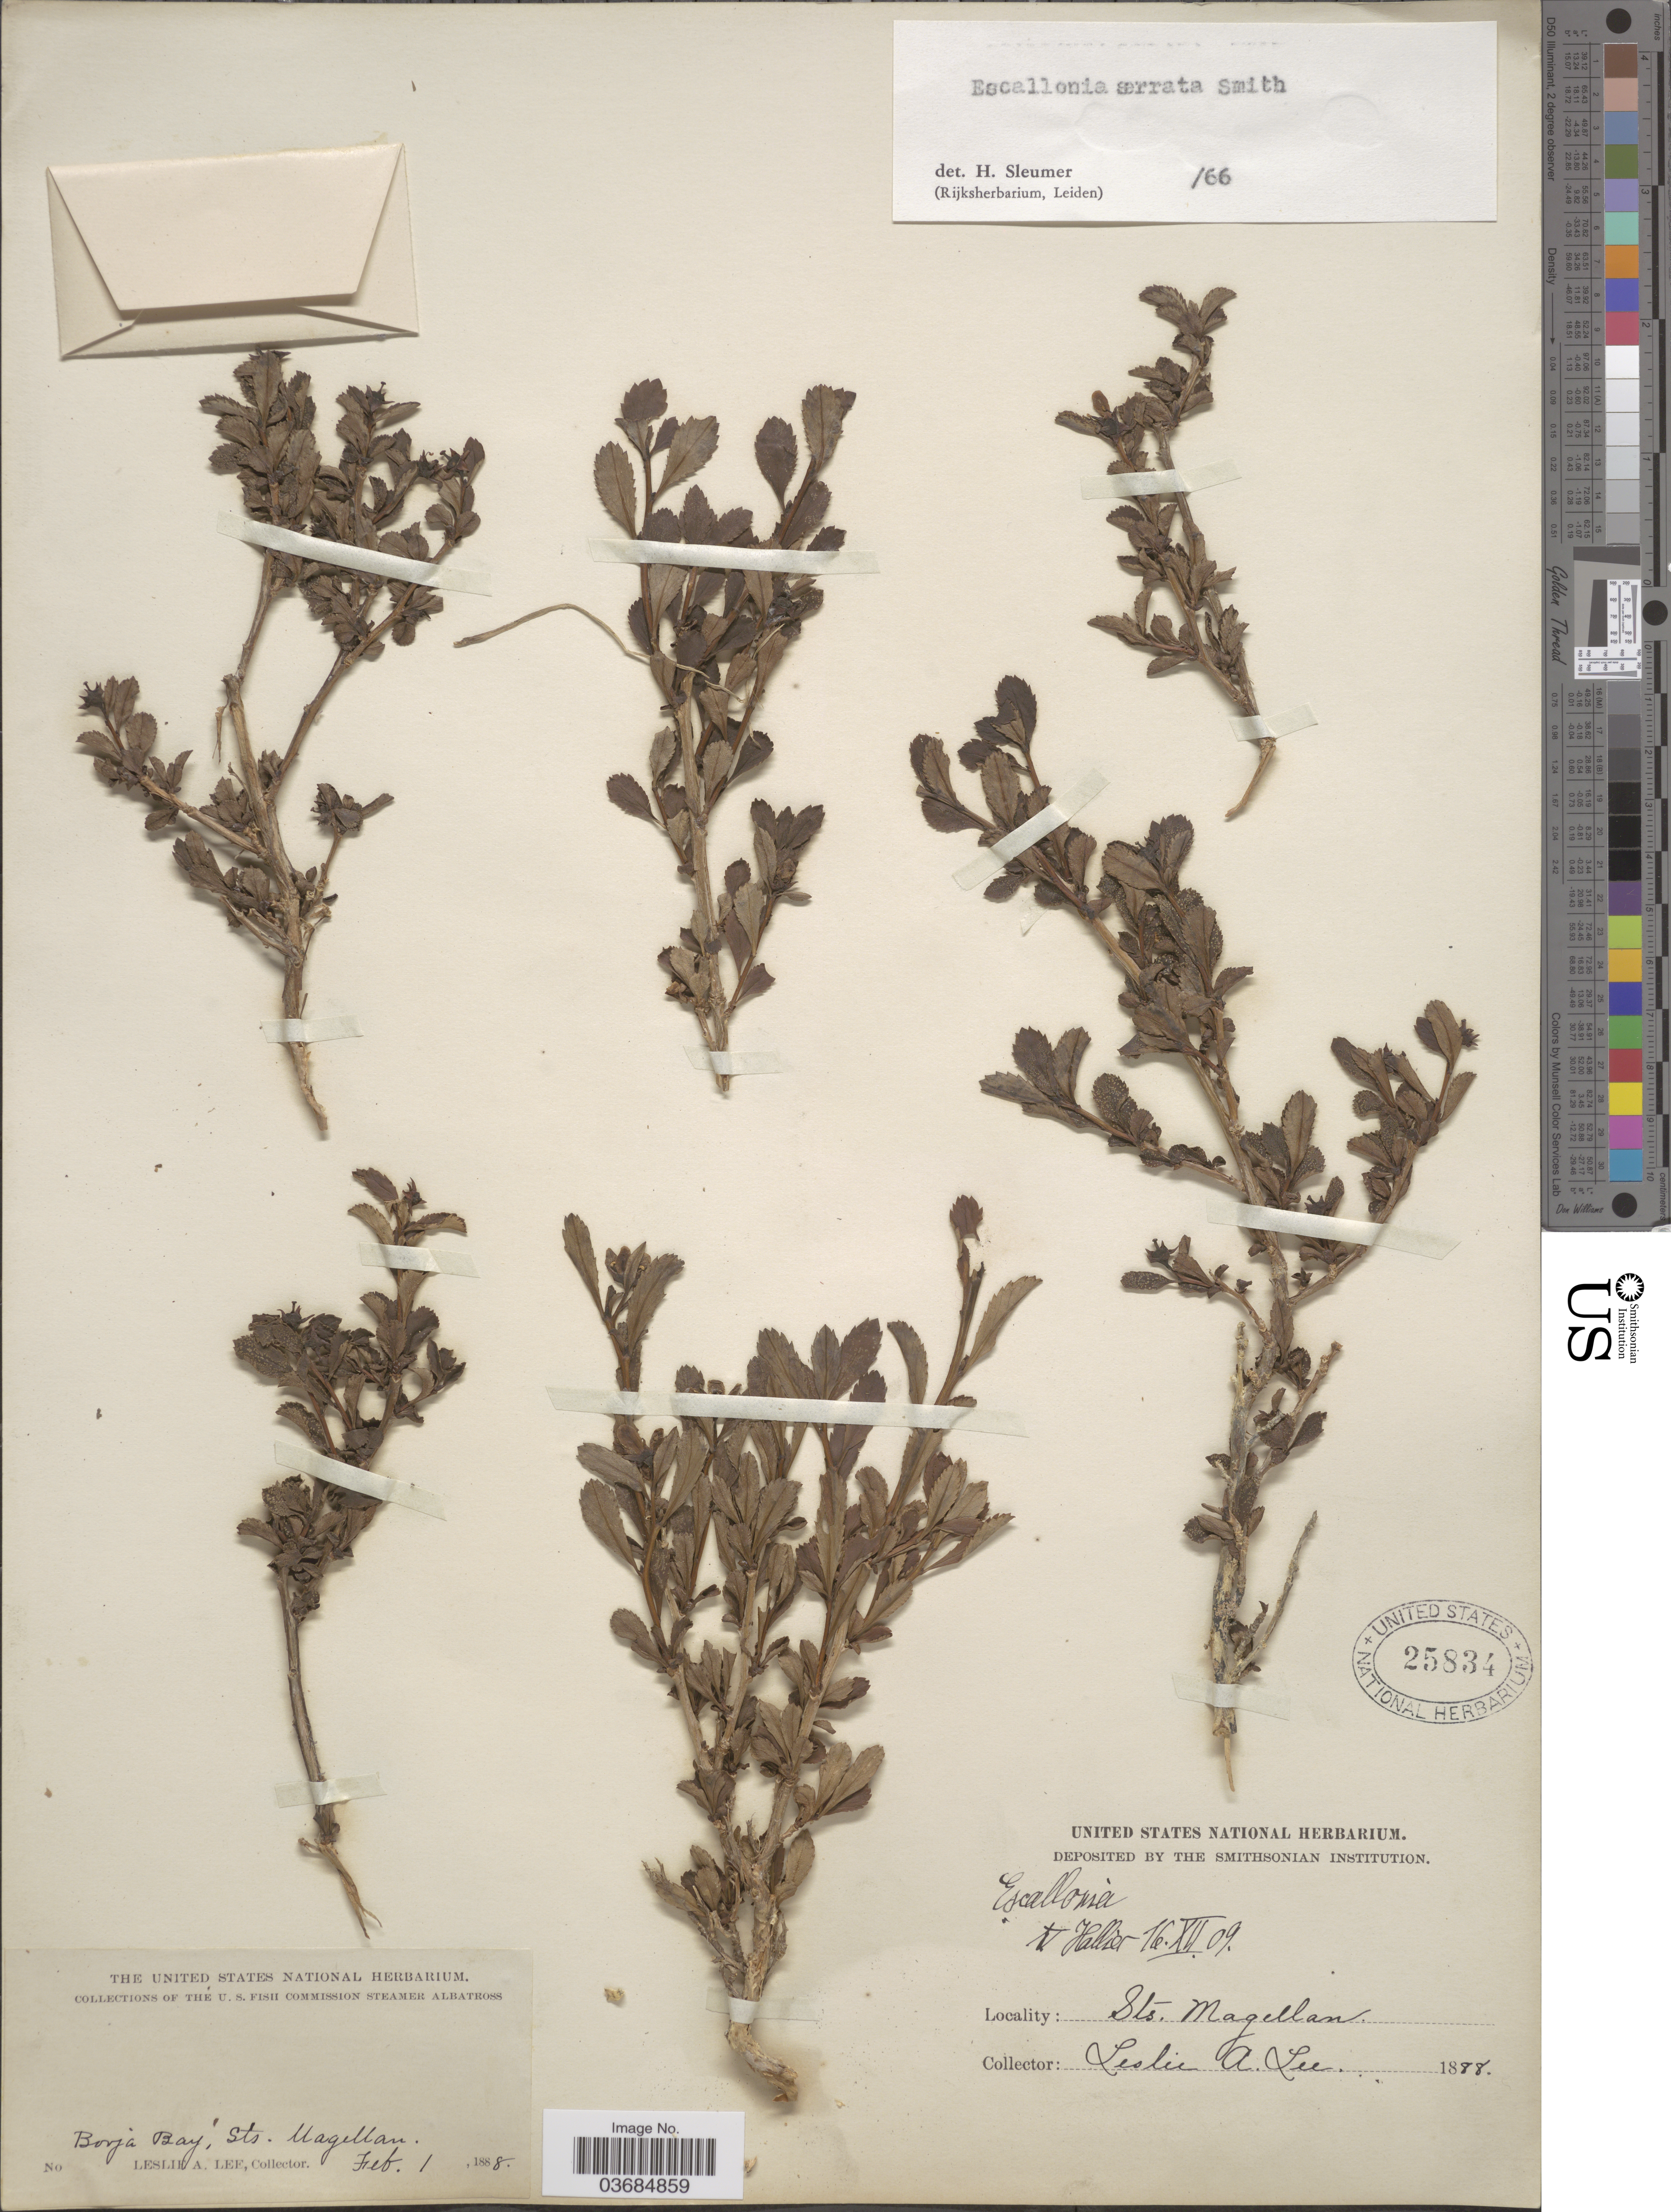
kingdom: Plantae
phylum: Tracheophyta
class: Magnoliopsida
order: Escalloniales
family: Escalloniaceae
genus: Escallonia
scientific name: Escallonia serrata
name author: Sm.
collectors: L. Lee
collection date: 1888-02-01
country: Chile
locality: Borja Bay, Sts. Magellan.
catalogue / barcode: US 25834